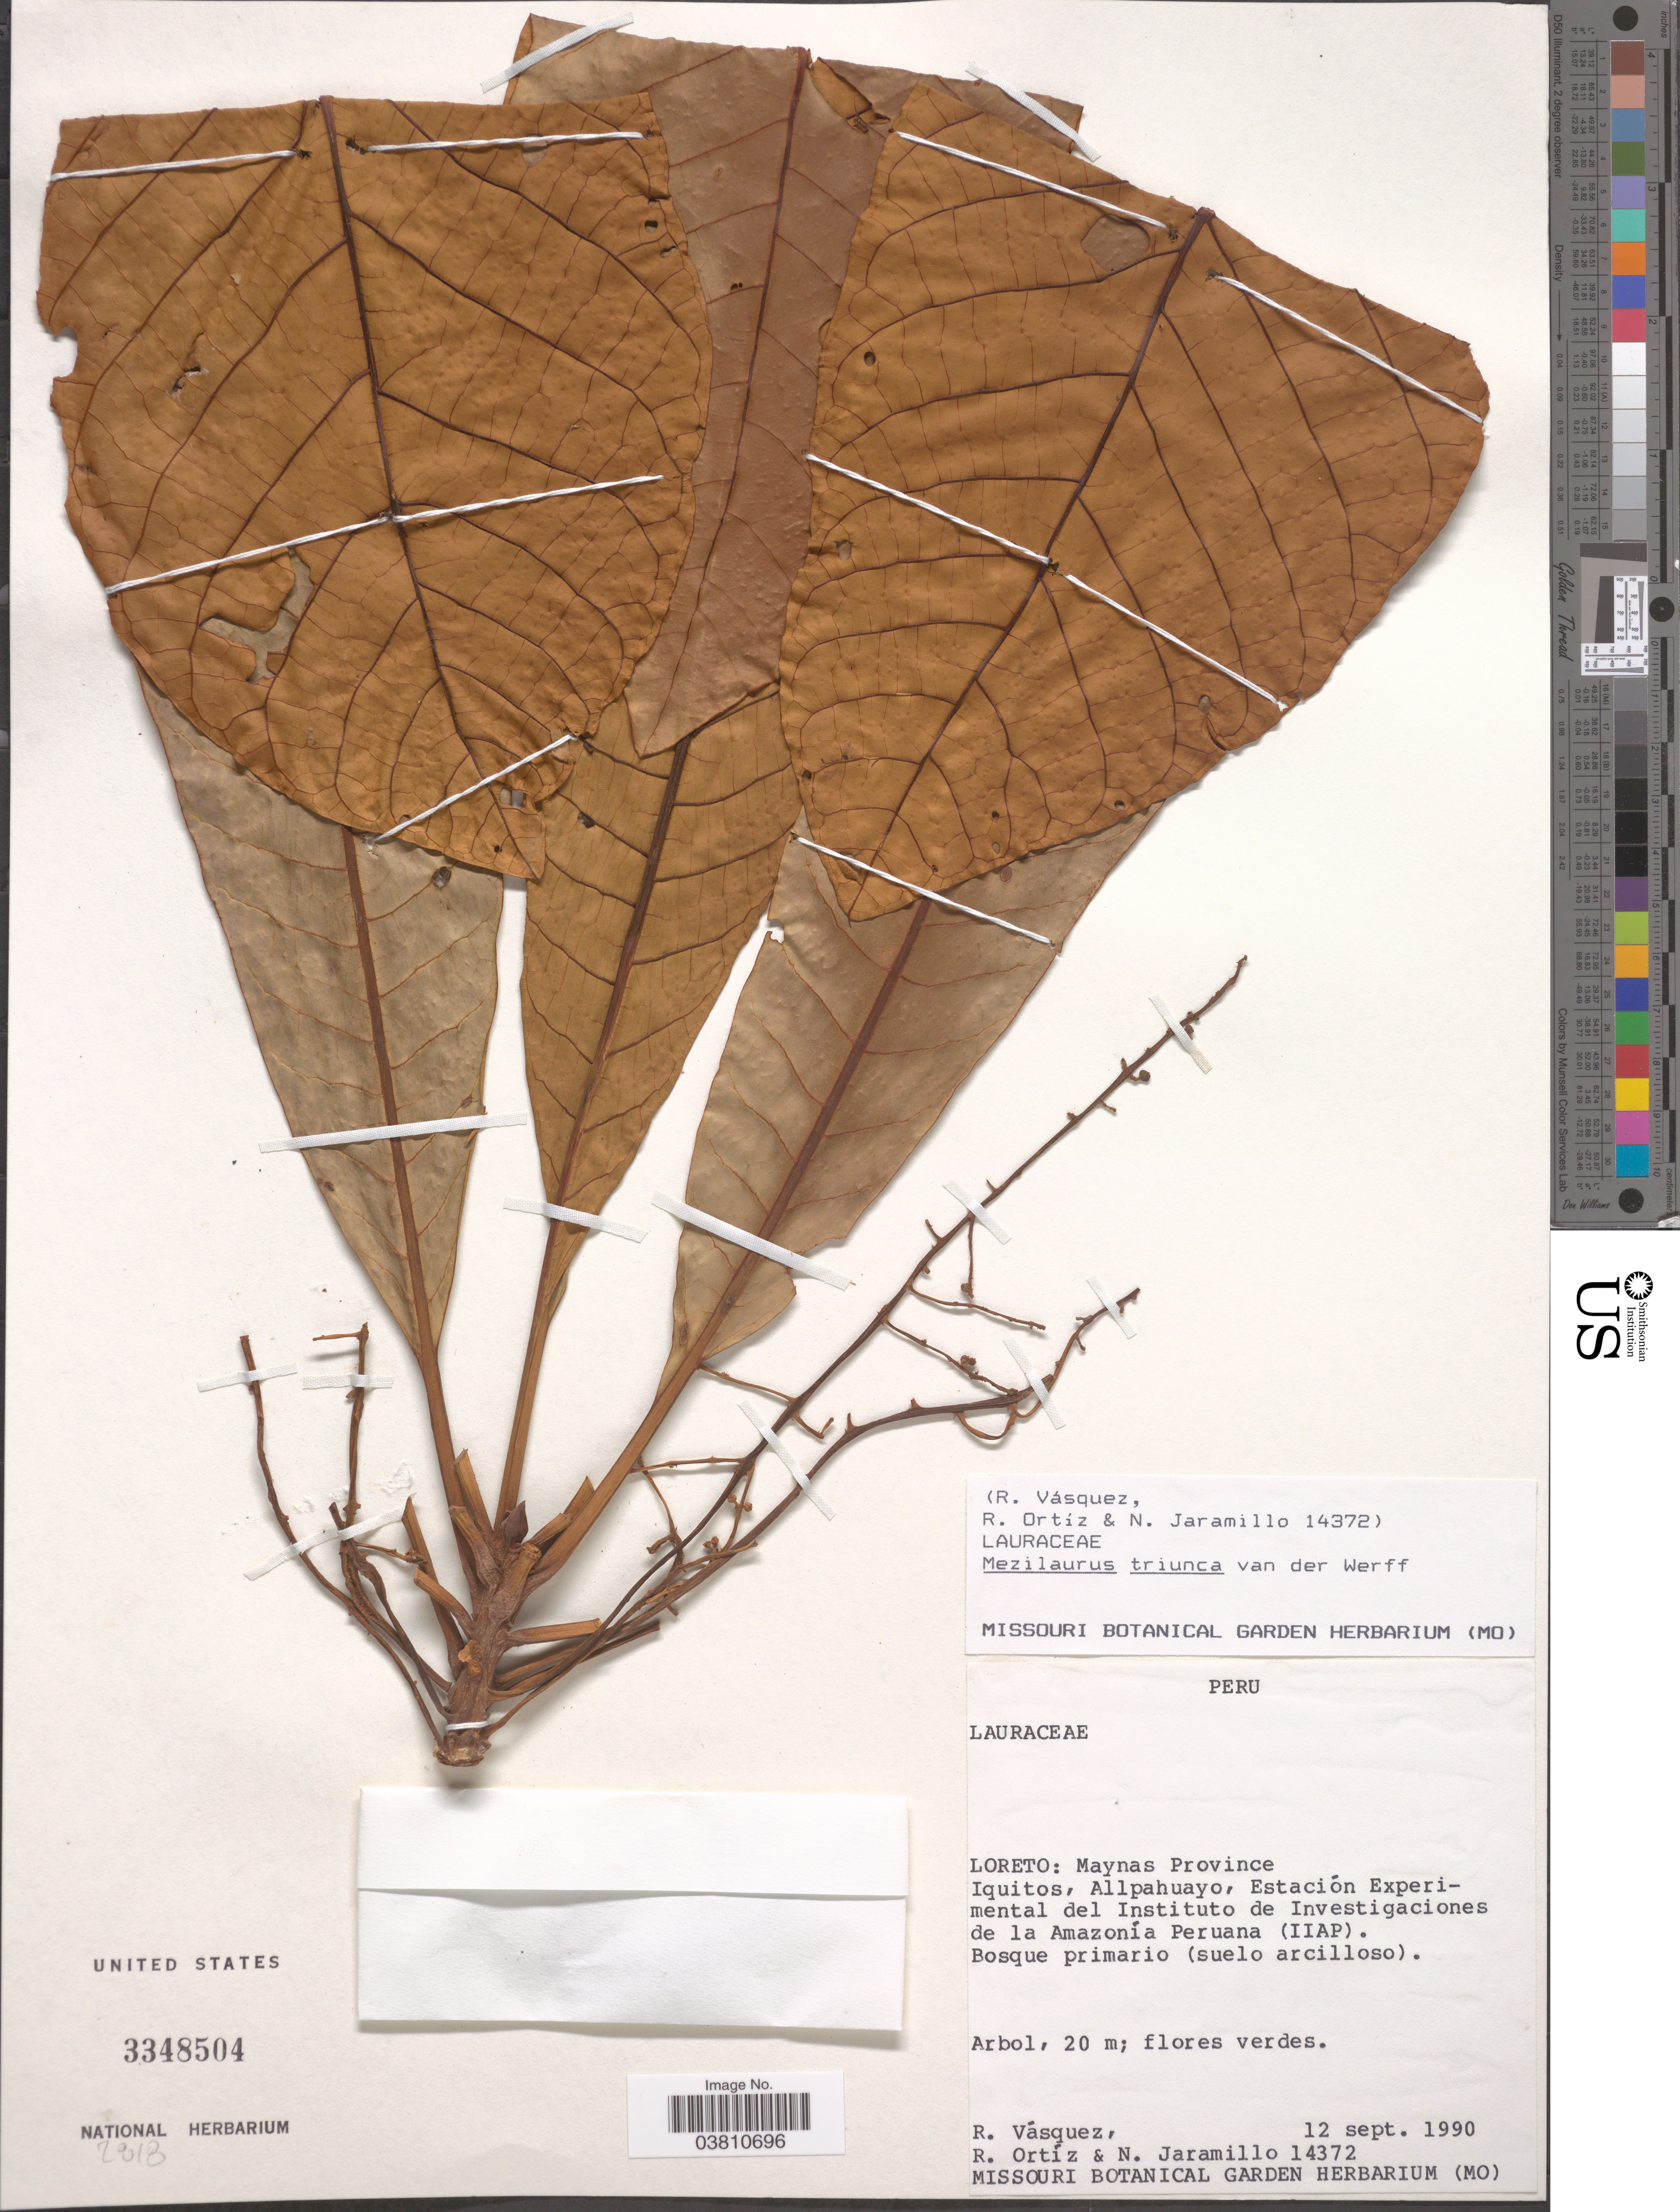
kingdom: Plantae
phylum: Tracheophyta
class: Magnoliopsida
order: Laurales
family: Lauraceae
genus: Mezilaurus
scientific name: Mezilaurus triunca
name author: van der Werff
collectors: R. Vásquez, R. Ortíz & N. Jaramillo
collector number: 14372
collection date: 1990-09-12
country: Peru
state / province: Loreto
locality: Maynas Province. Iquitos, Allpahuayo, Estación Experimental del Instituto de Investigaciones de la Amazonía Peruana (IIAP).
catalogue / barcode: US 3348504